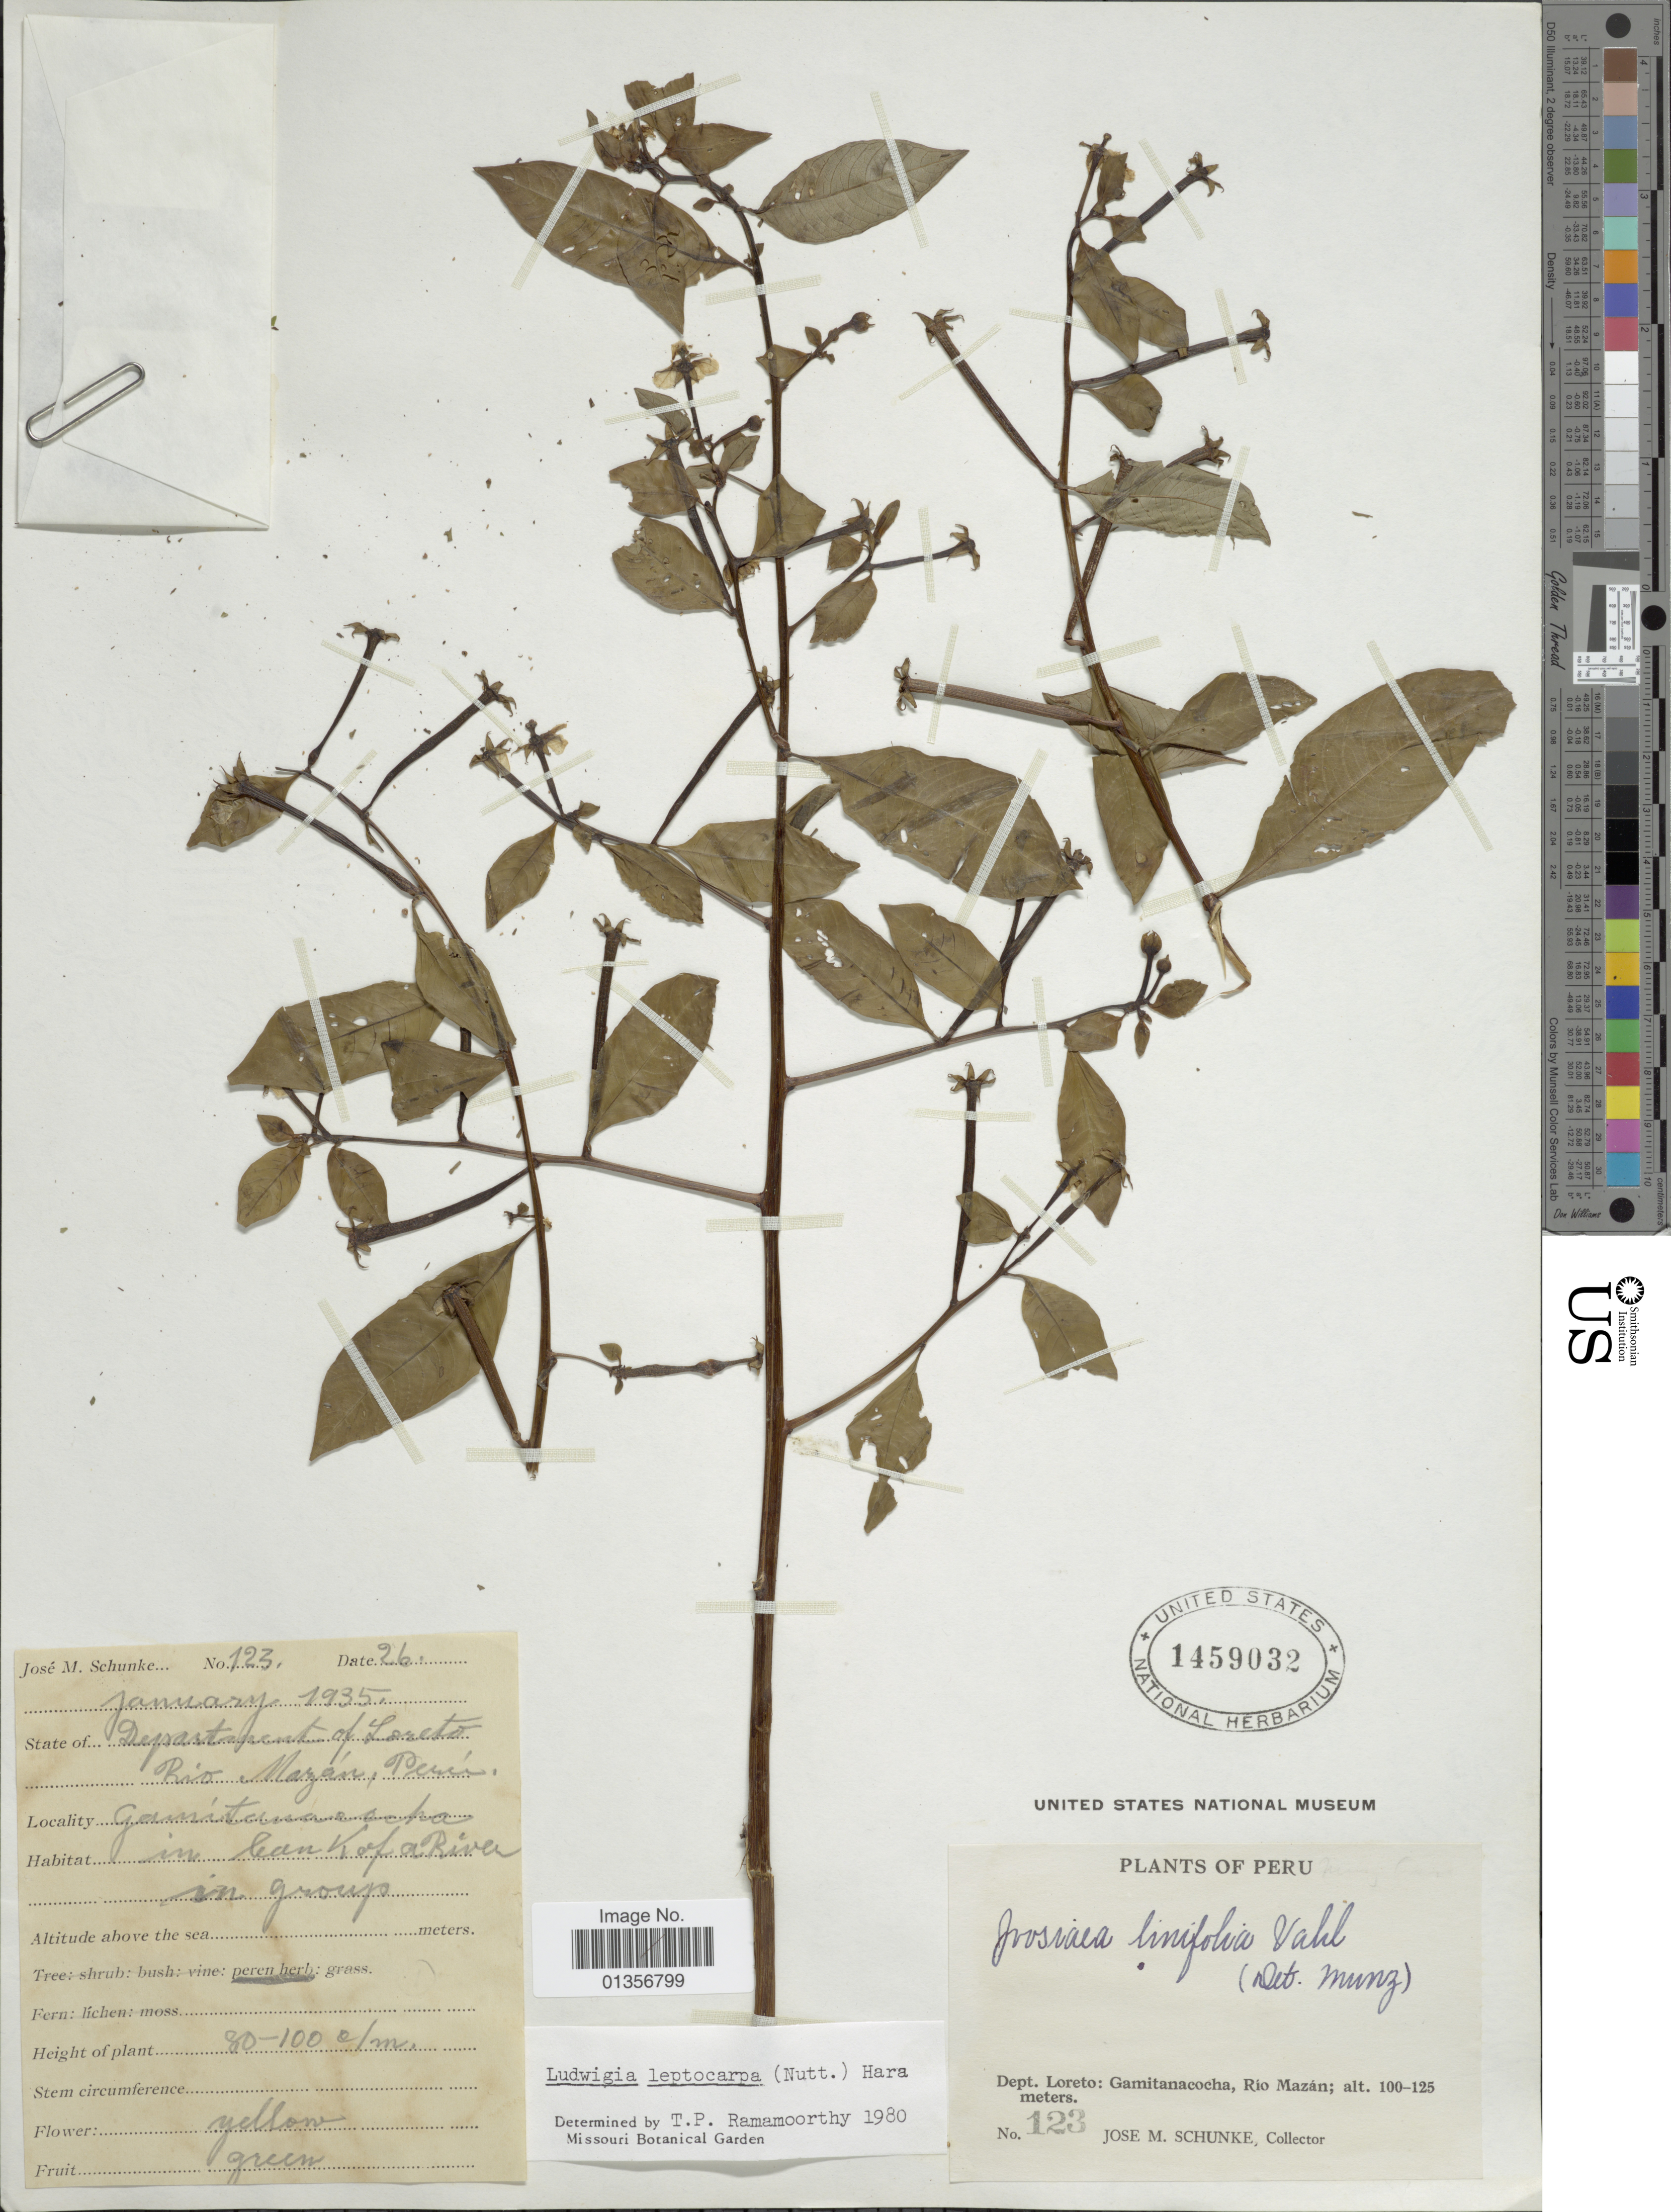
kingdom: Plantae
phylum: Tracheophyta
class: Magnoliopsida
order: Myrtales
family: Onagraceae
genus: Ludwigia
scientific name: Ludwigia leptocarpa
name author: (Nutt.) H. Hara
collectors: J. M. Schunke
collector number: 123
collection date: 1935-01-26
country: Peru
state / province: Loreto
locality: Gamitanacocha, Rio Mazán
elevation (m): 100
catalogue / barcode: US 1459032